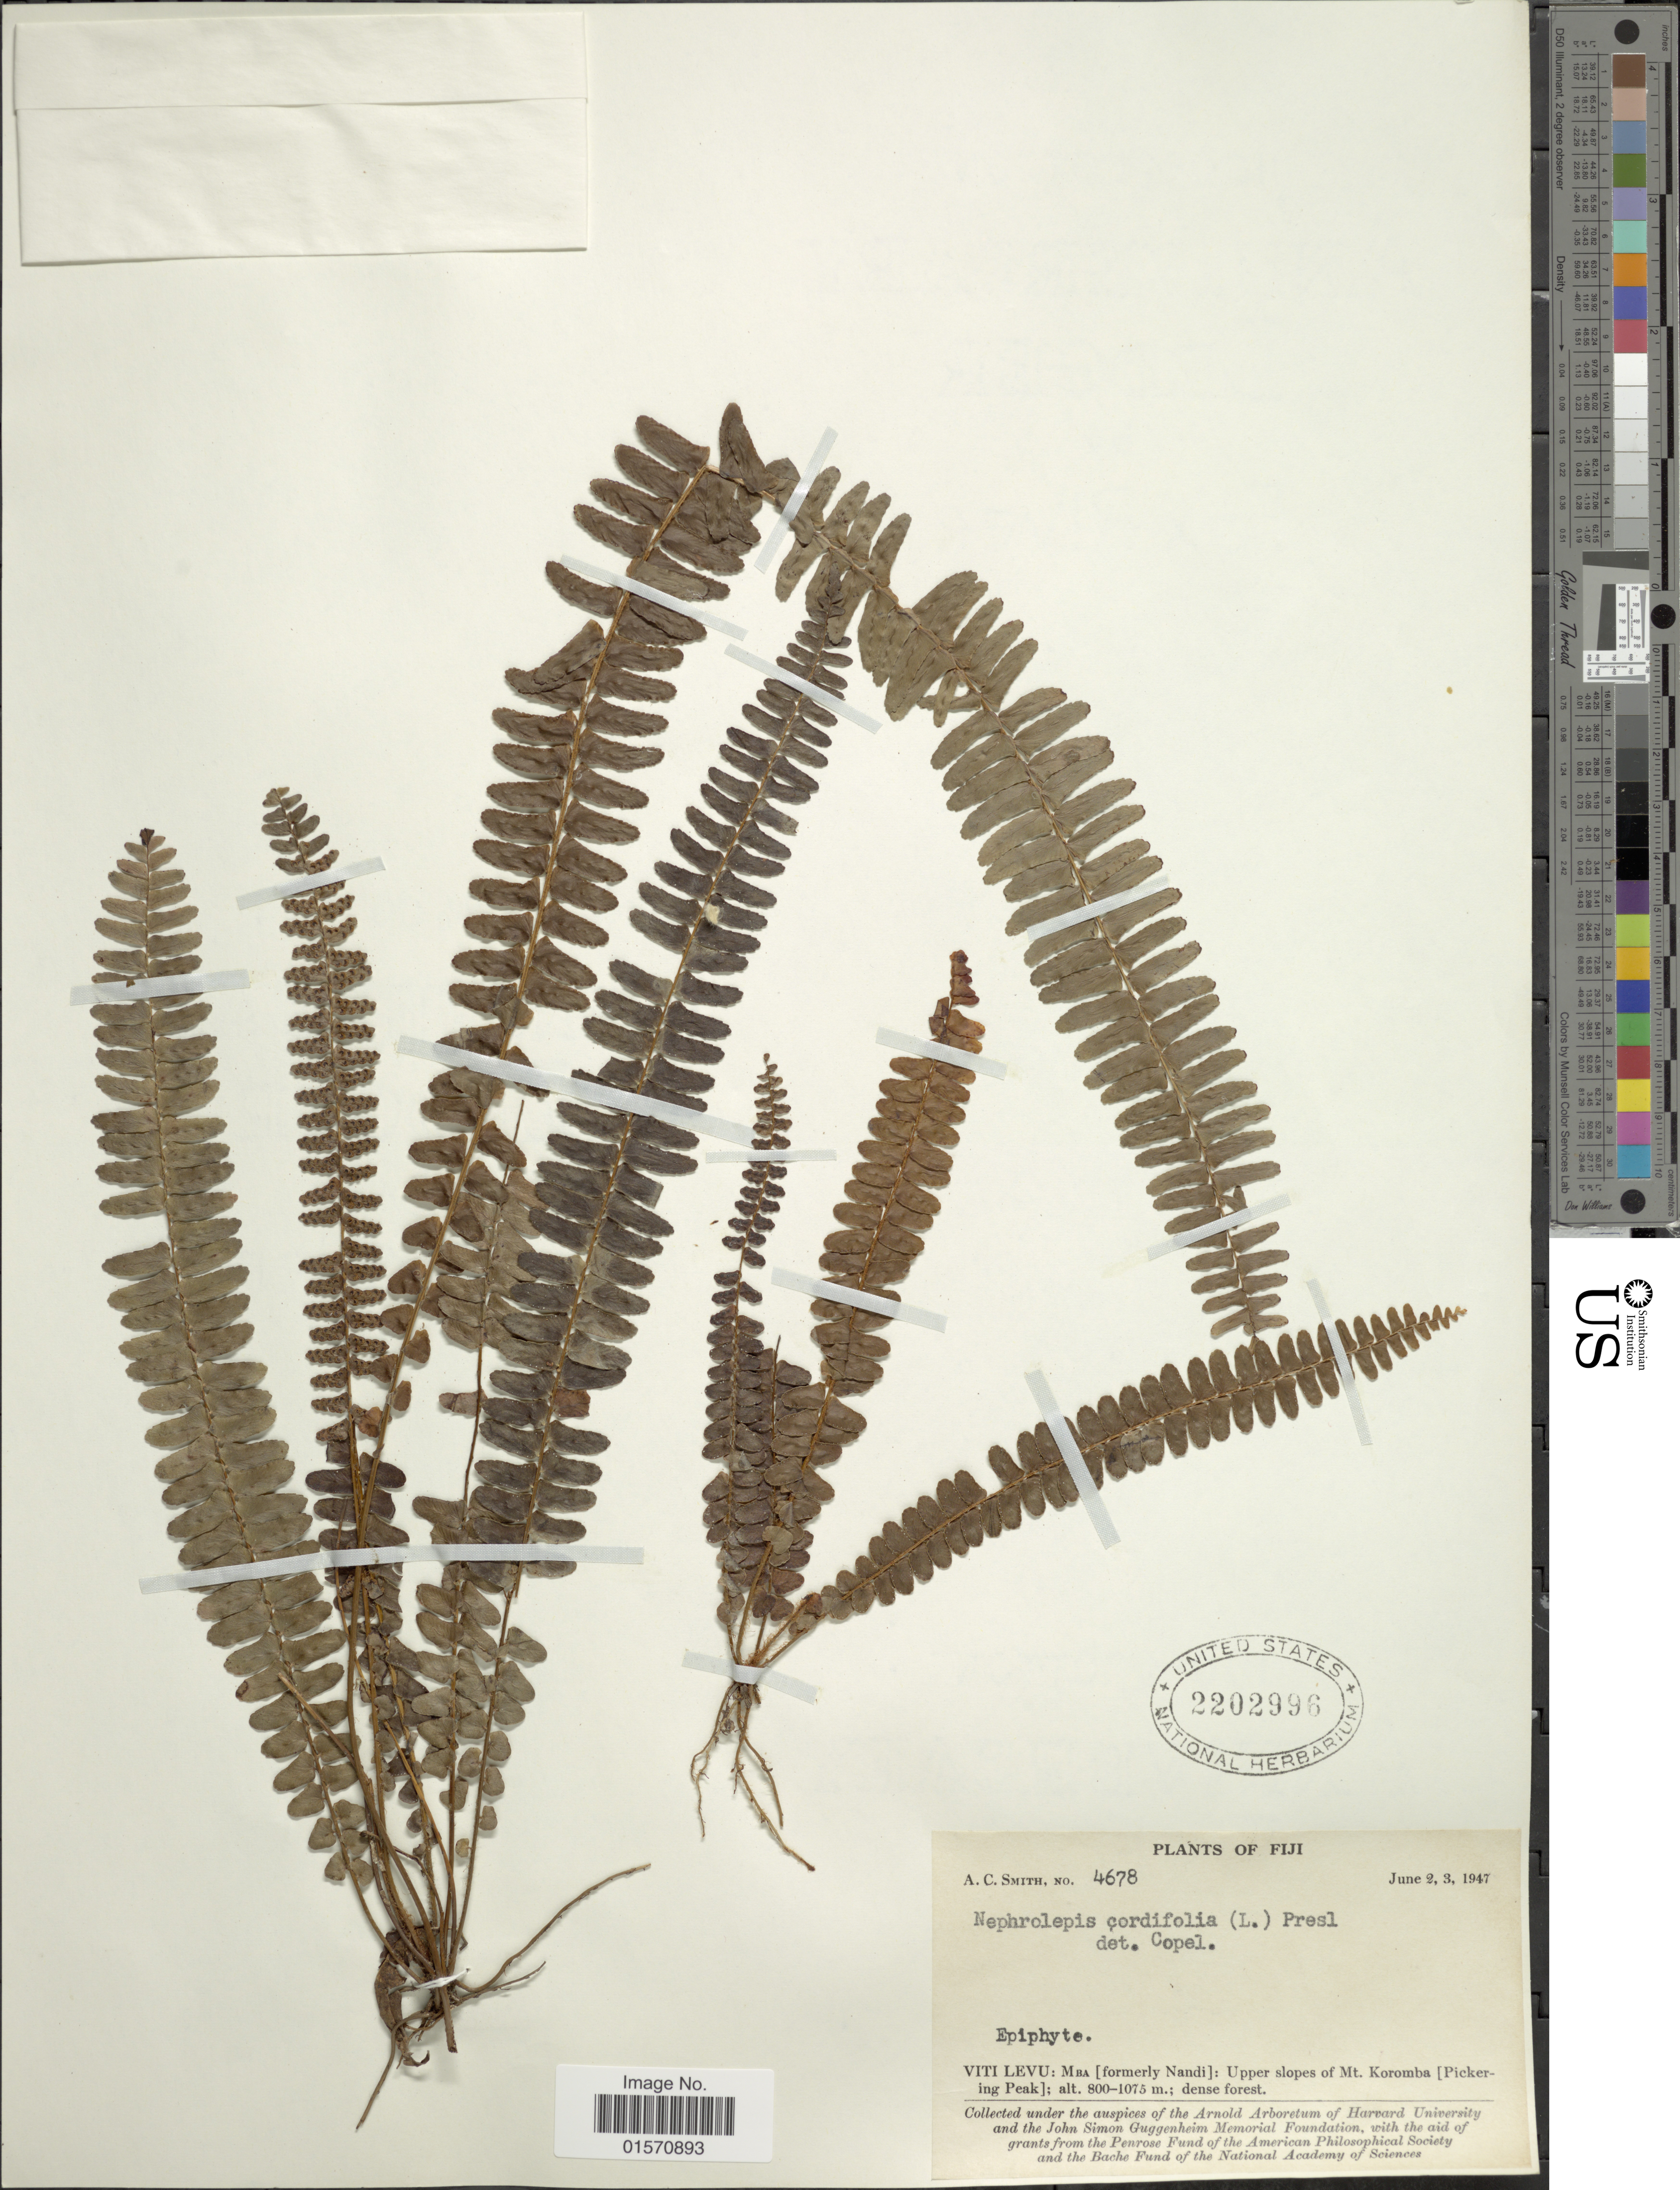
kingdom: Plantae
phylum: Tracheophyta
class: Polypodiopsida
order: Polypodiales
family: Nephrolepidaceae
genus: Nephrolepis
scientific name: Nephrolepis cordifolia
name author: (L.) C. Presl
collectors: A. C. Smith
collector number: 4678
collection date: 1947-06-02/1947-06-03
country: Fiji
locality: Viti Levu: Mba [formerly Nandi]: Upper slopes of Mt. Koromba [Pickering Peak]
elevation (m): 800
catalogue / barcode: US 2202996